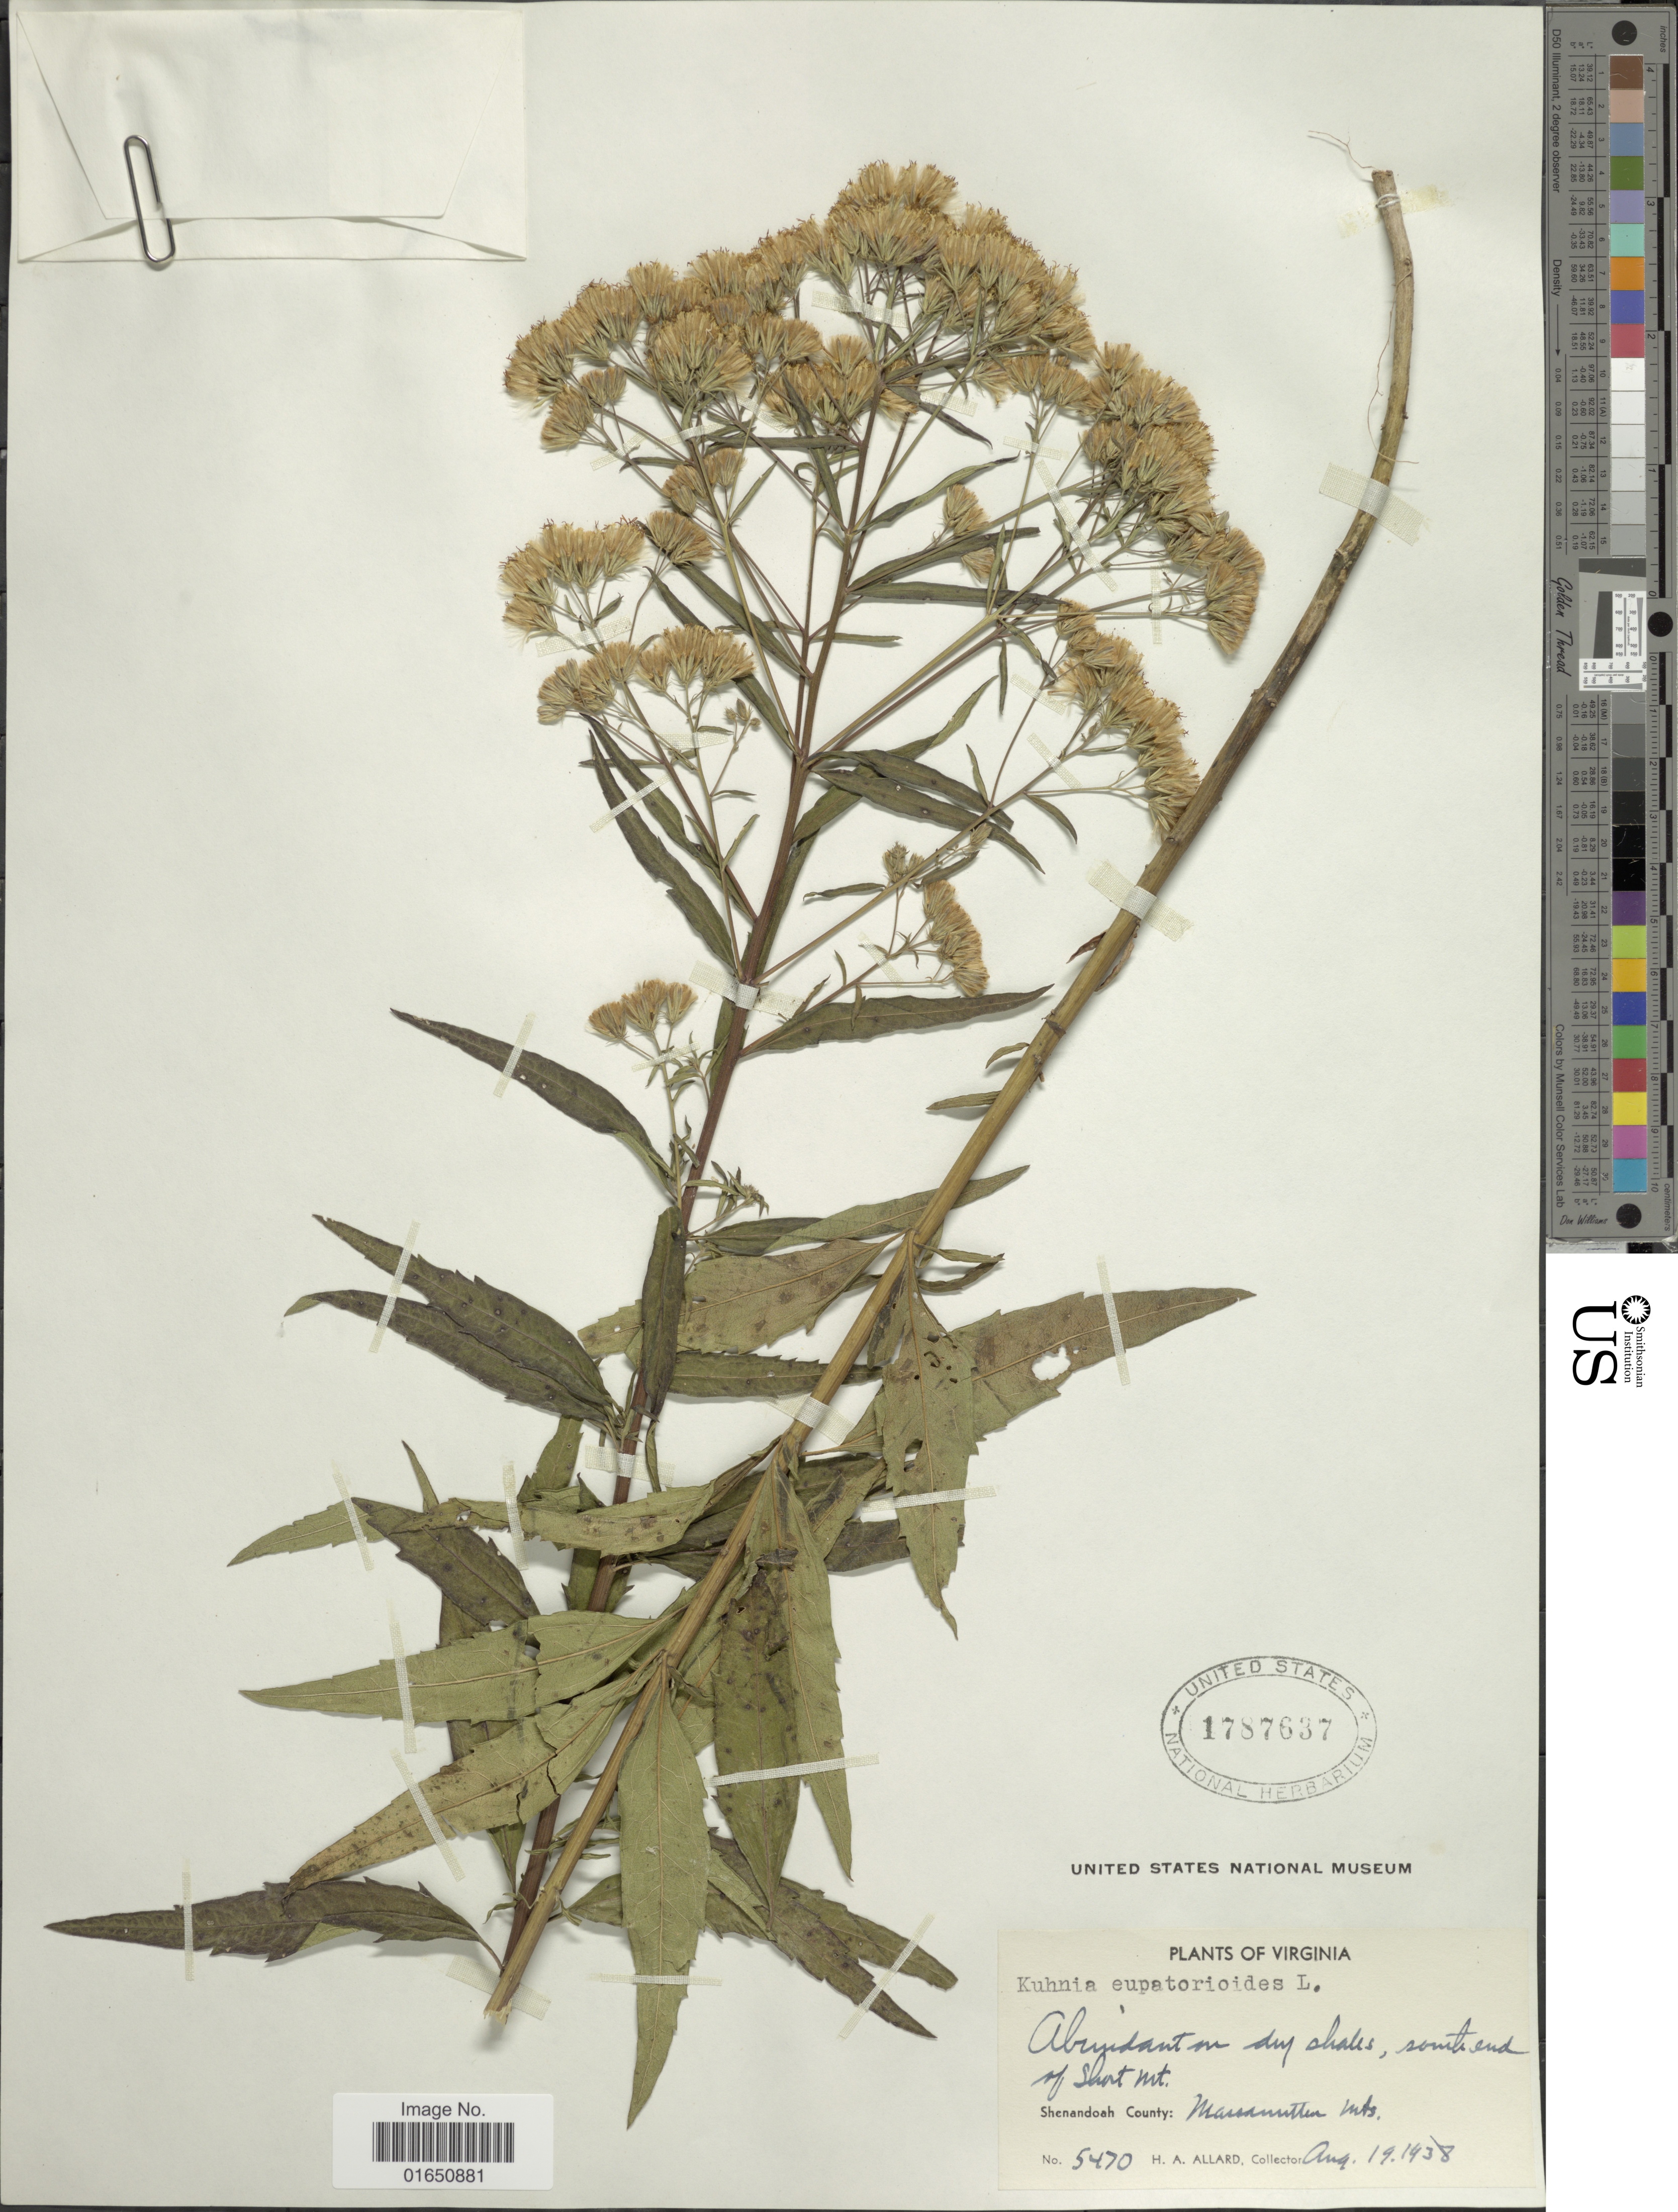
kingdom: Plantae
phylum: Tracheophyta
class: Magnoliopsida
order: Asterales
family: Asteraceae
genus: Brickellia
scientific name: Brickellia eupatorioides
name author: (L.) Shinners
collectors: H. A. Allard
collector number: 5470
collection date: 1938-08-19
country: United States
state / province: Virginia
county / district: Shenandoah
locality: Shenandoah County: Massanutten Mts.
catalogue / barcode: US 1787637